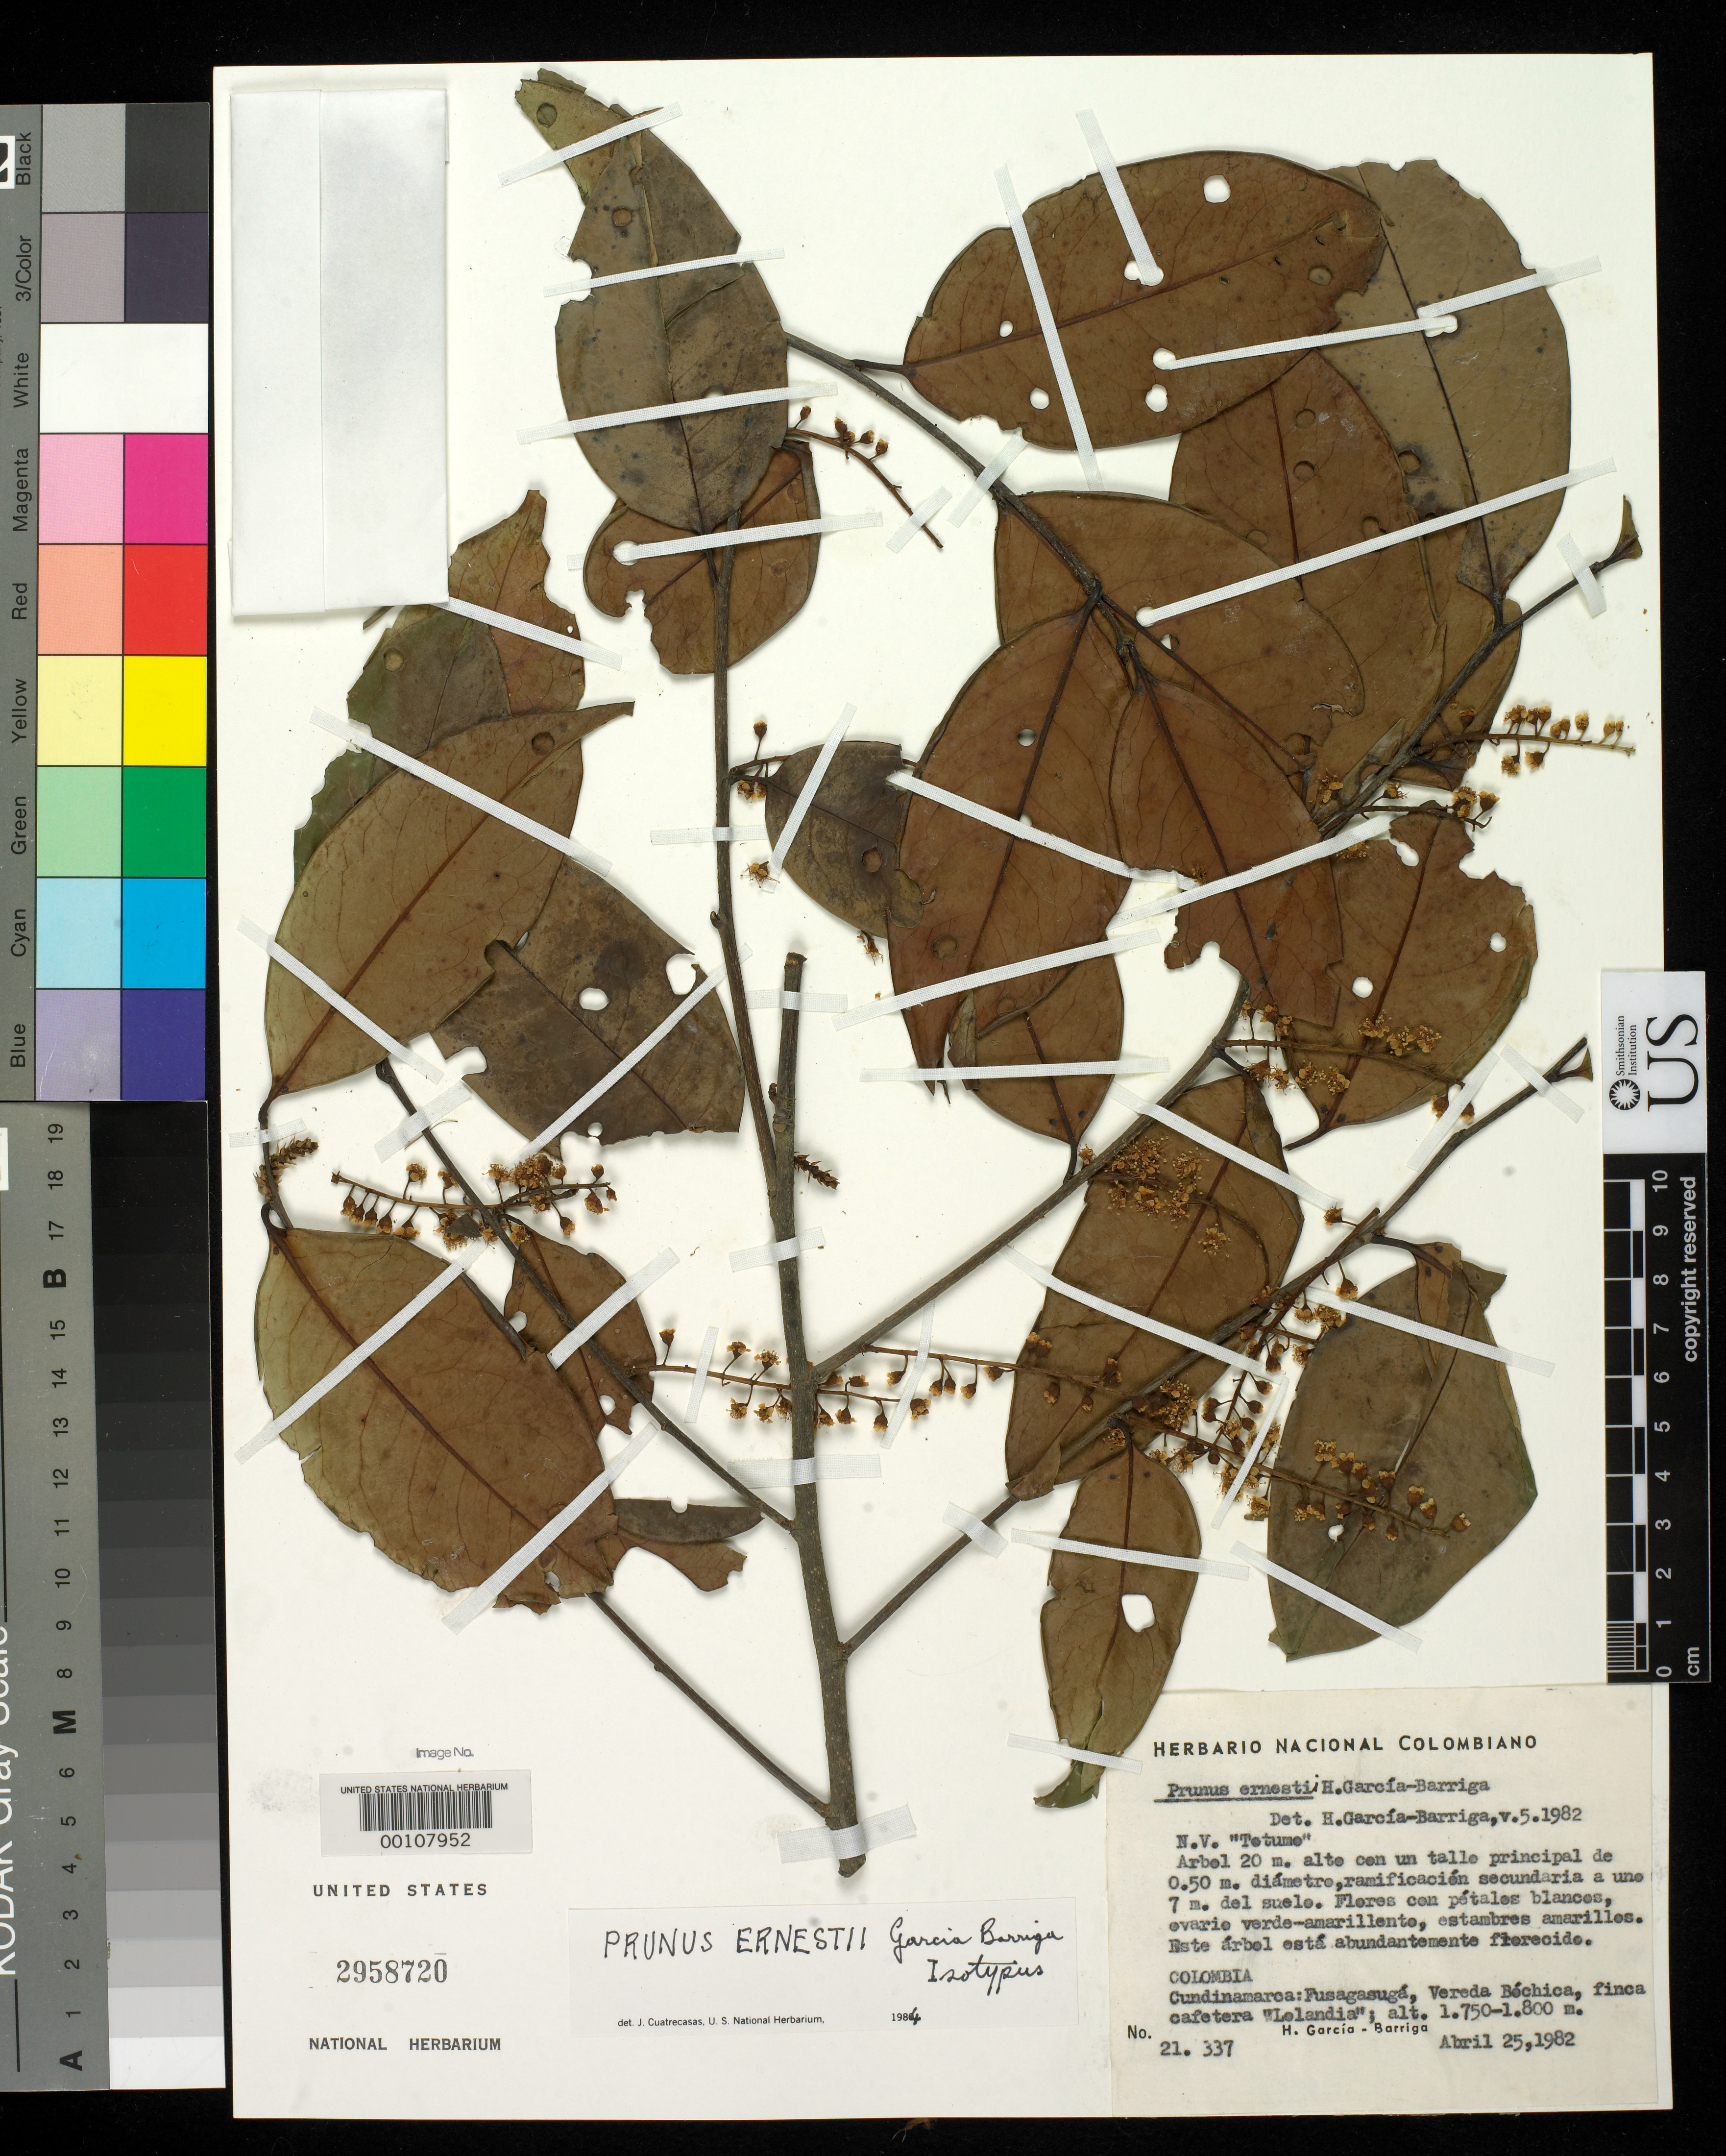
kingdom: Plantae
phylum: Tracheophyta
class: Magnoliopsida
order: Rosales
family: Rosaceae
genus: Prunus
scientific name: Prunus ernestii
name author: García-Barr.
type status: Isotype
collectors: H. García Barriga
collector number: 21337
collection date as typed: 25 Apr 1982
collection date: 1982-04-25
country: Colombia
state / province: Cundinamarca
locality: Munic. de Fusagasugá, Vereda Bochica.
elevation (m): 1780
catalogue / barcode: US 2958720